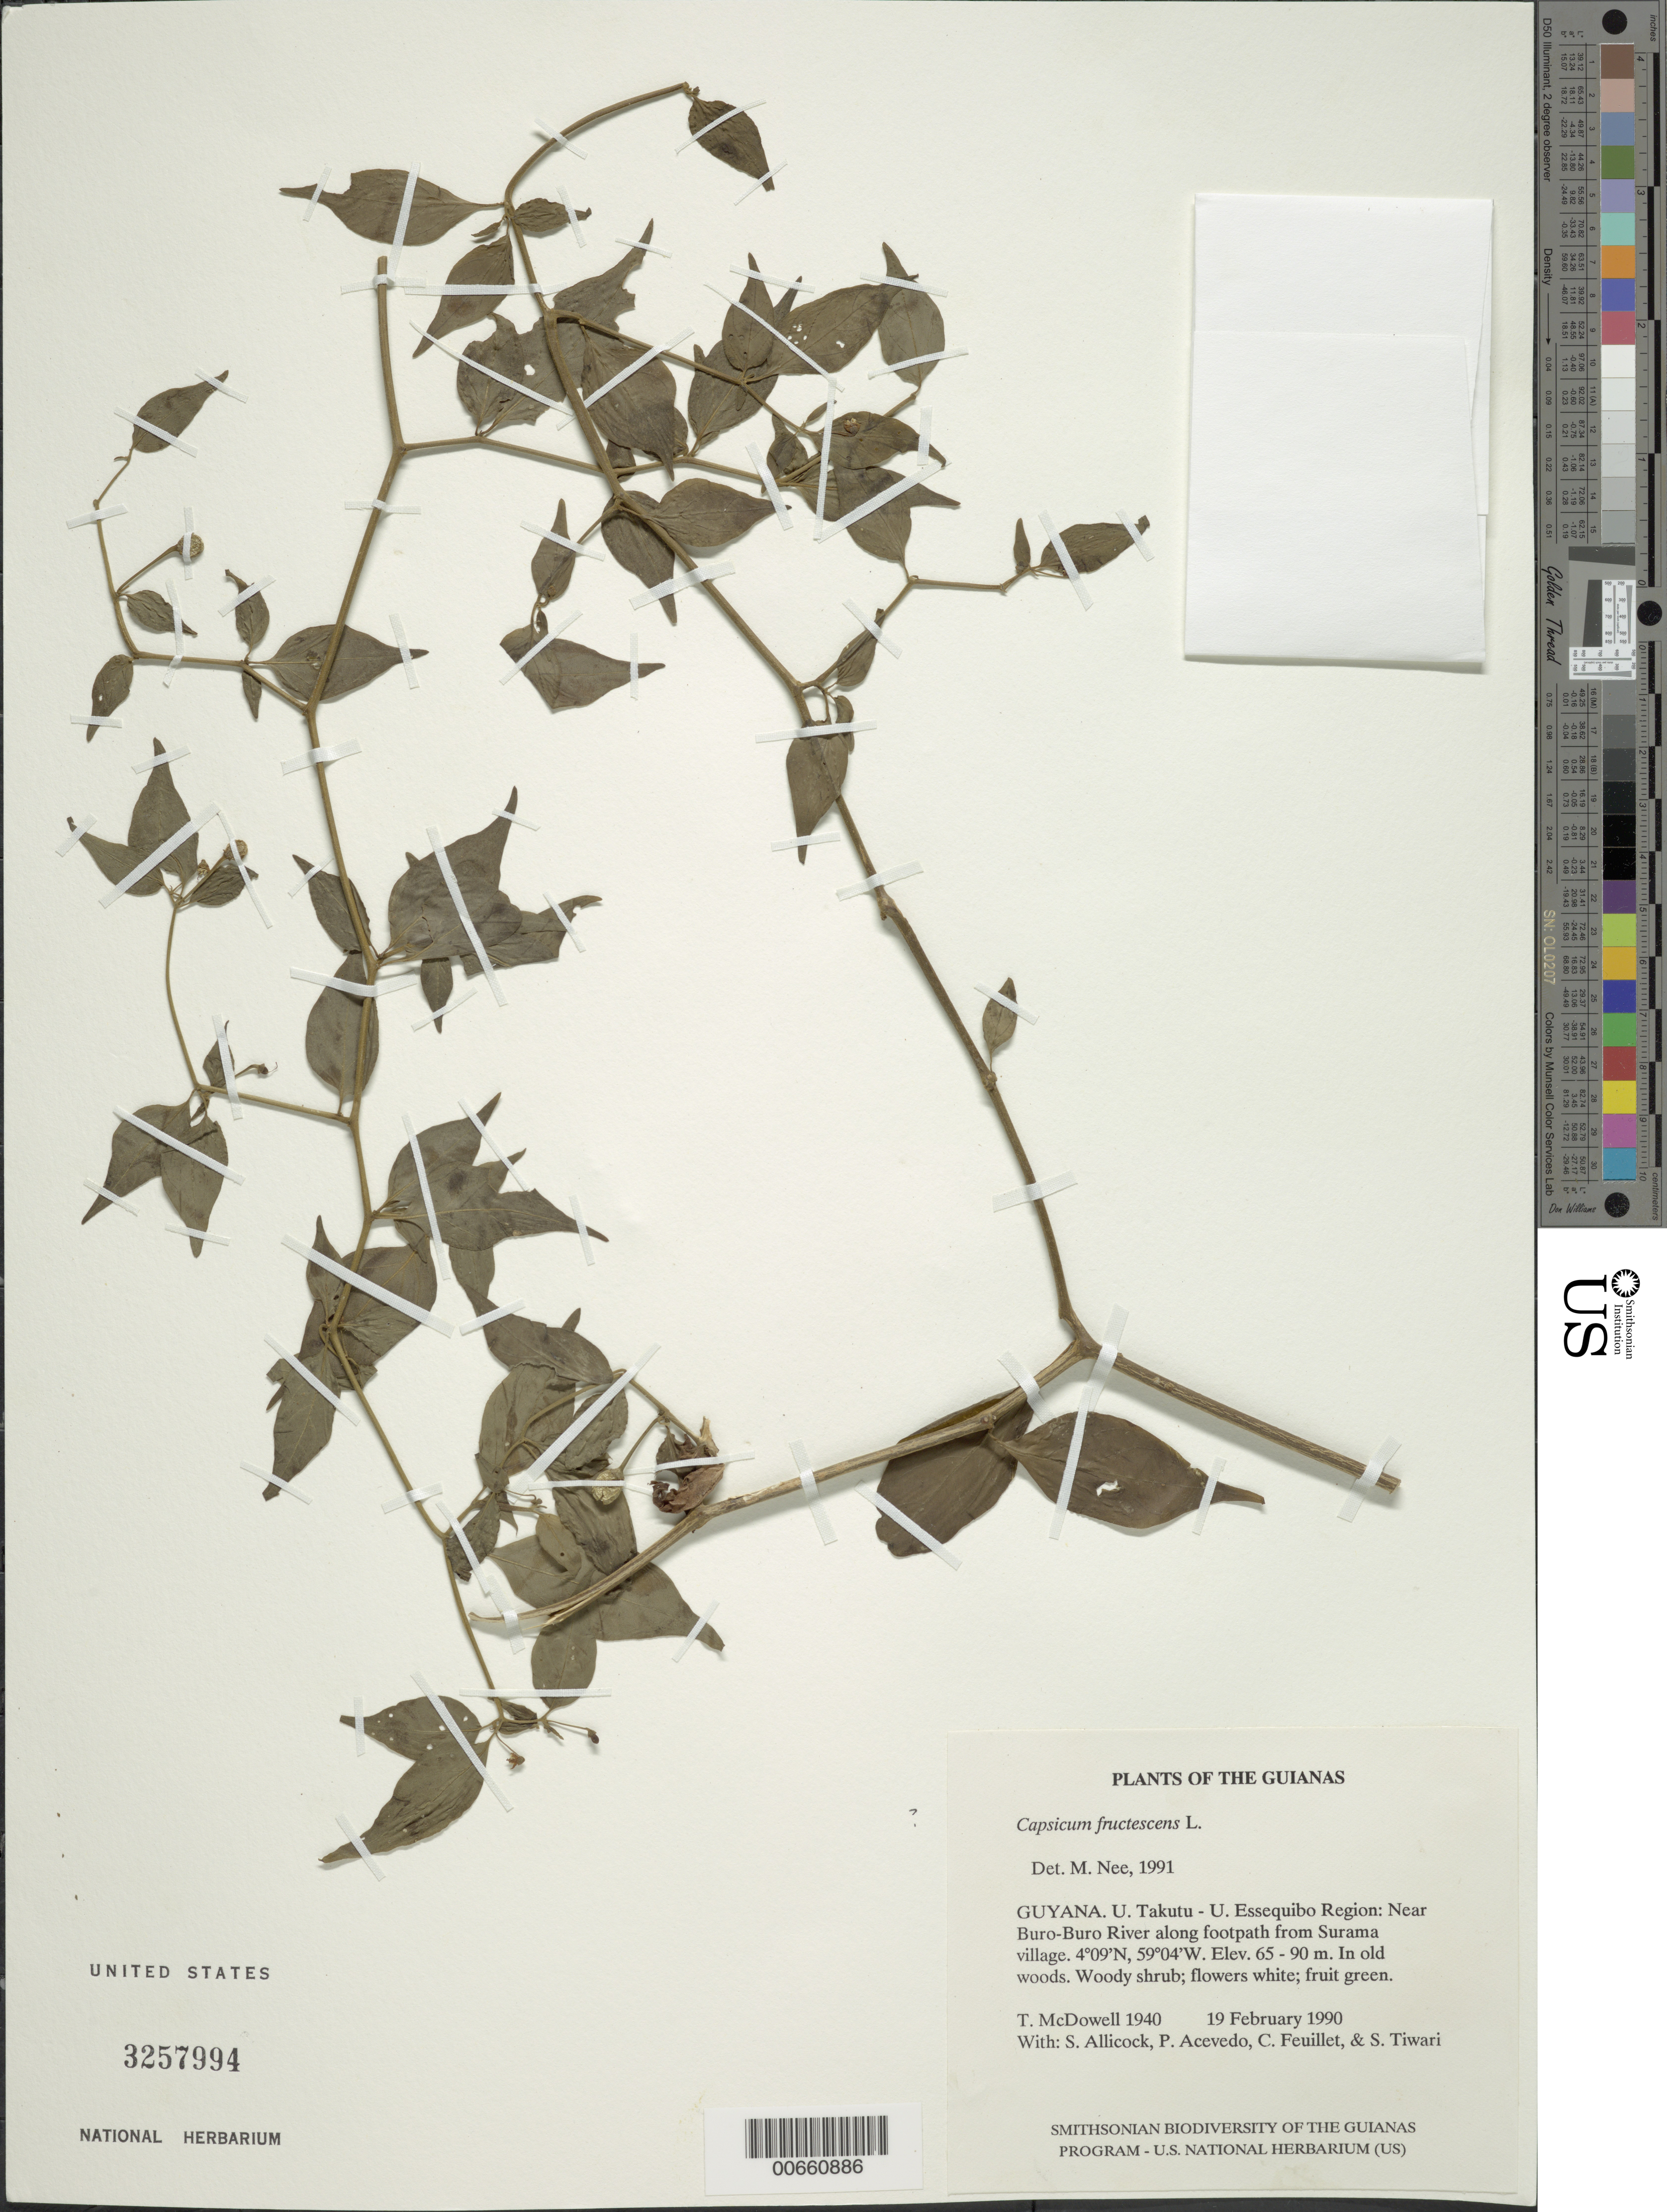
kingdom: Plantae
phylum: Tracheophyta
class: Magnoliopsida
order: Solanales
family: Solanaceae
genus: Capsicum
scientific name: Capsicum frutescens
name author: L.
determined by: Nee, Michael H.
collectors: T. McDowell, S. Allicock, P. Acevedo-Rodr., C. Feuillet & S. Tiwari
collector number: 1940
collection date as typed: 19 February 1990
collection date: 1990-02-19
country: Guyana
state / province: U. Takutu-U. Essequibo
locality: Near Buro-Buro River along footpath from Surama Village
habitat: In old woods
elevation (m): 65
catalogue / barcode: US 3257994